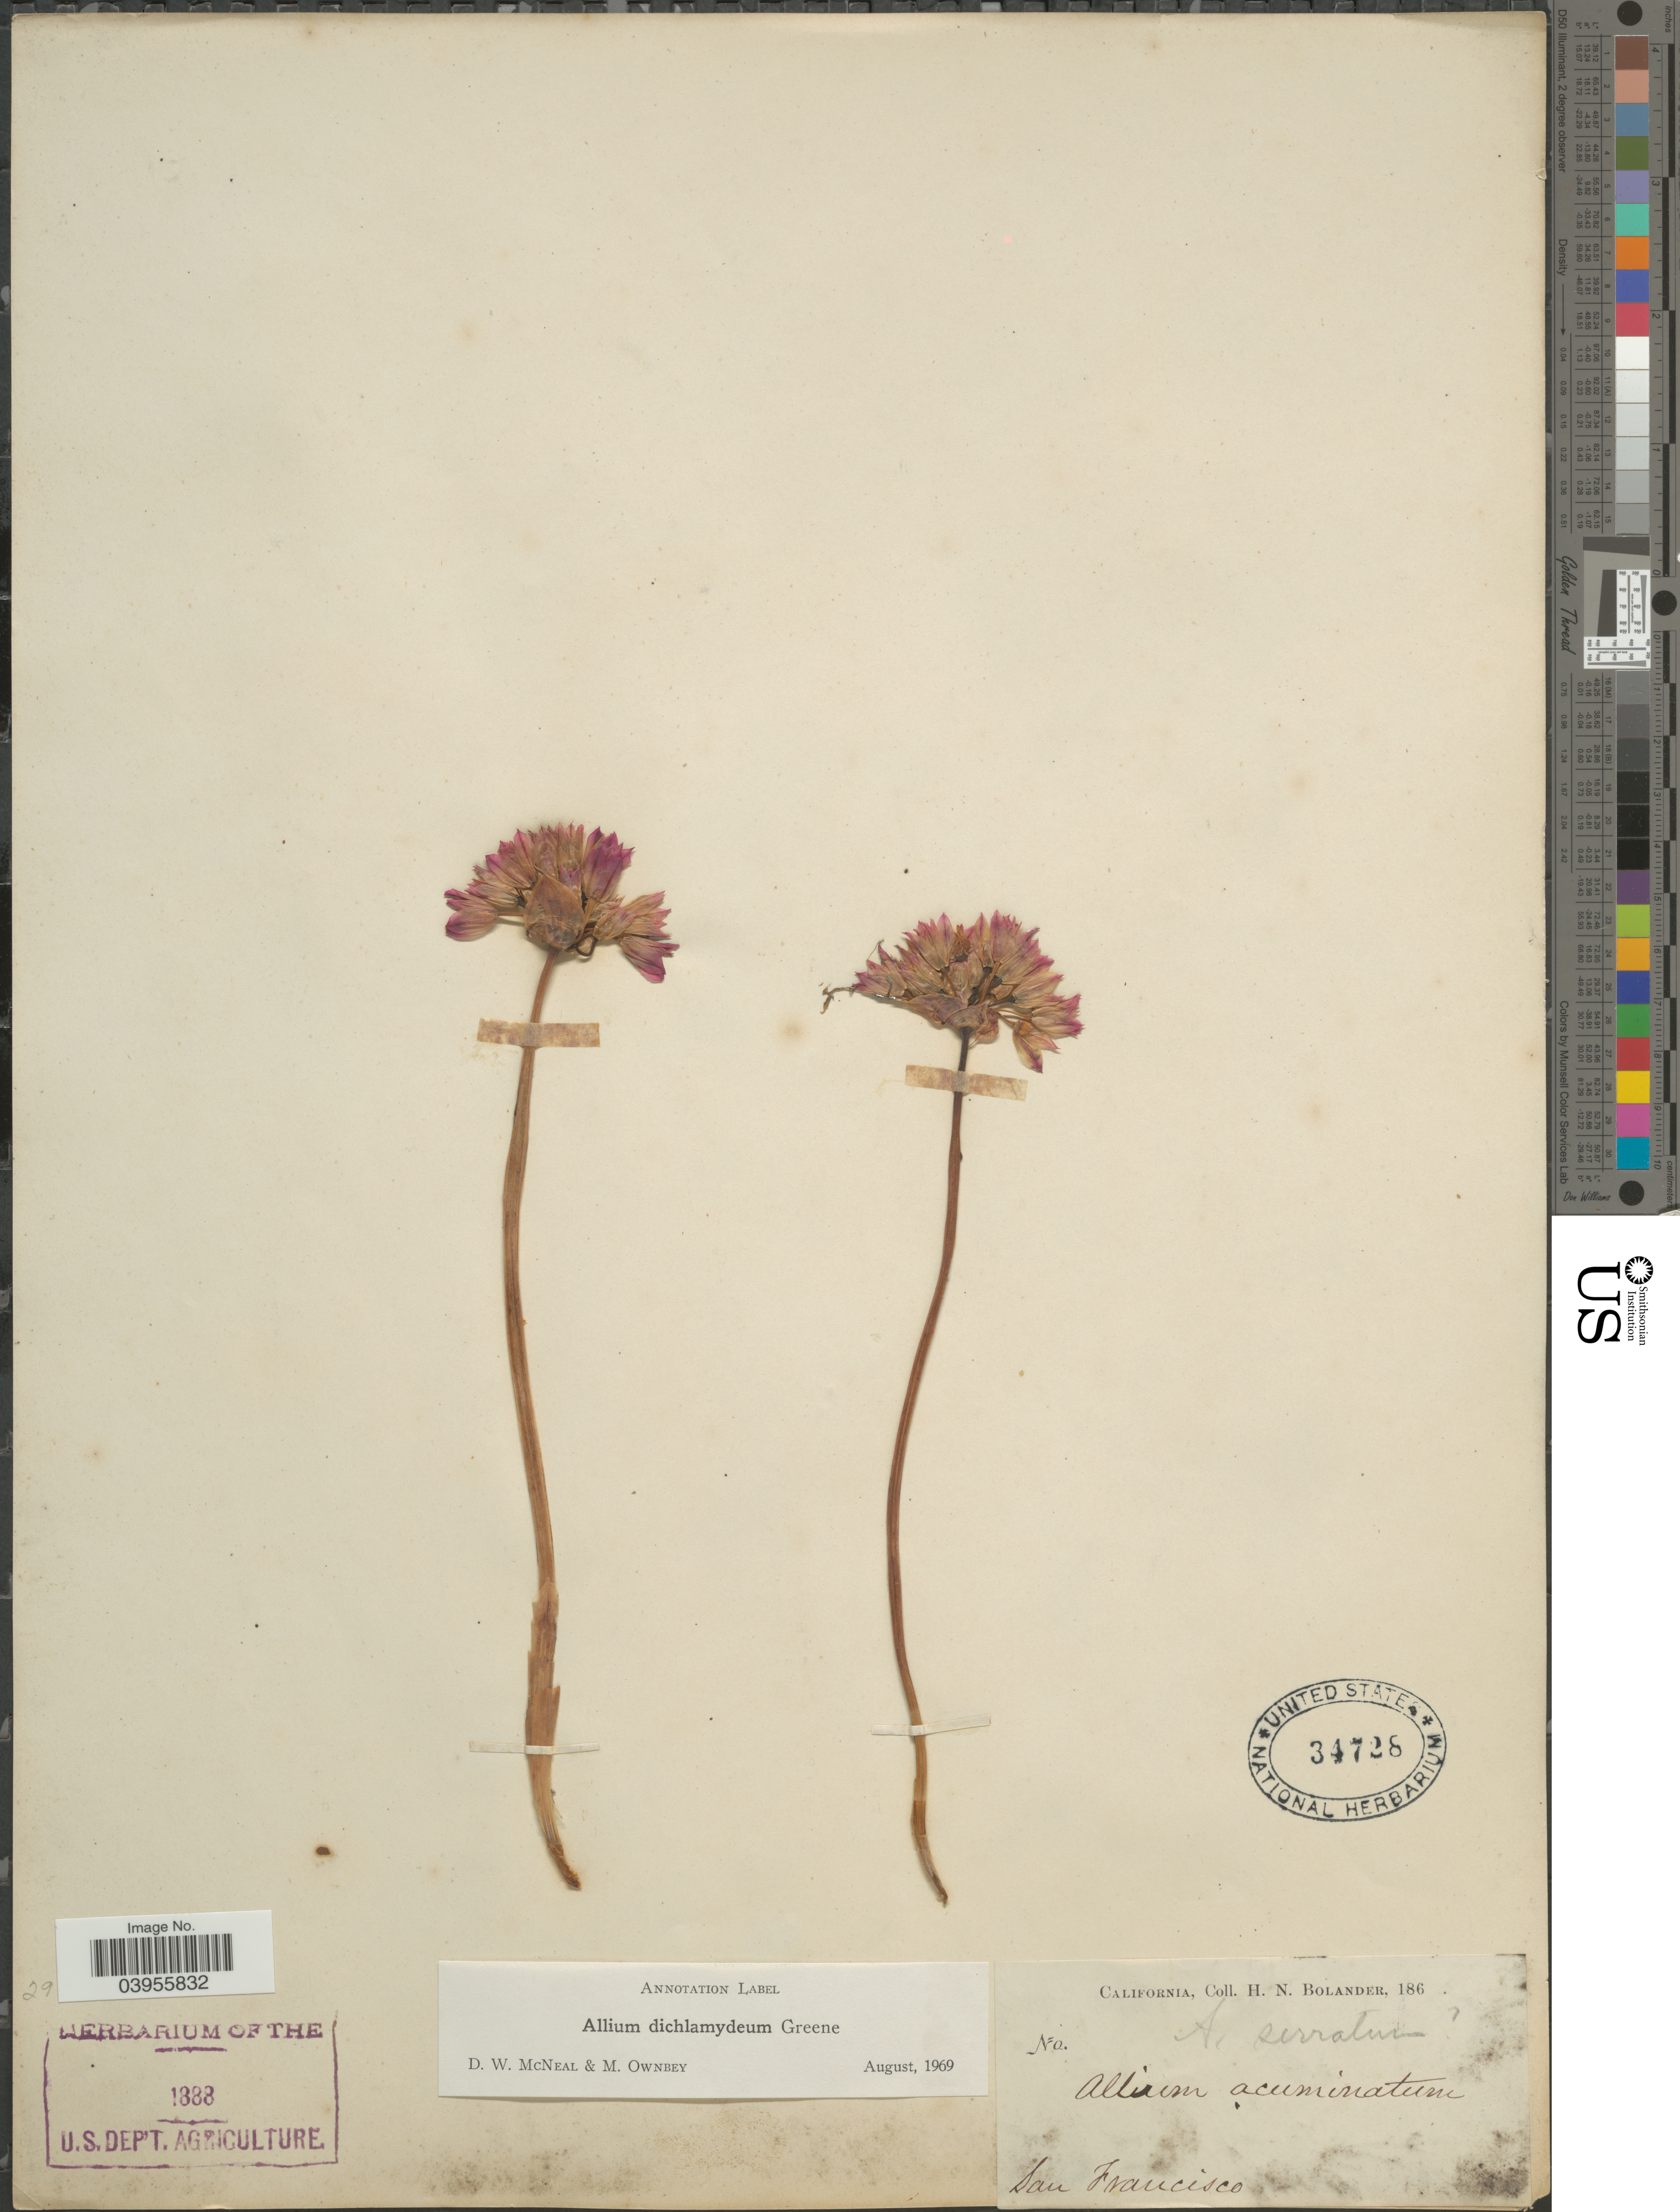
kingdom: Plantae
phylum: Tracheophyta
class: Liliopsida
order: Asparagales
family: Amaryllidaceae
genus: Allium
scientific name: Allium dichlamydeum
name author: Greene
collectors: H. Bolander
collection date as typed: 186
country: United States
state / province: California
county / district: San Francisco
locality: San Francisco.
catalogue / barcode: US 34728